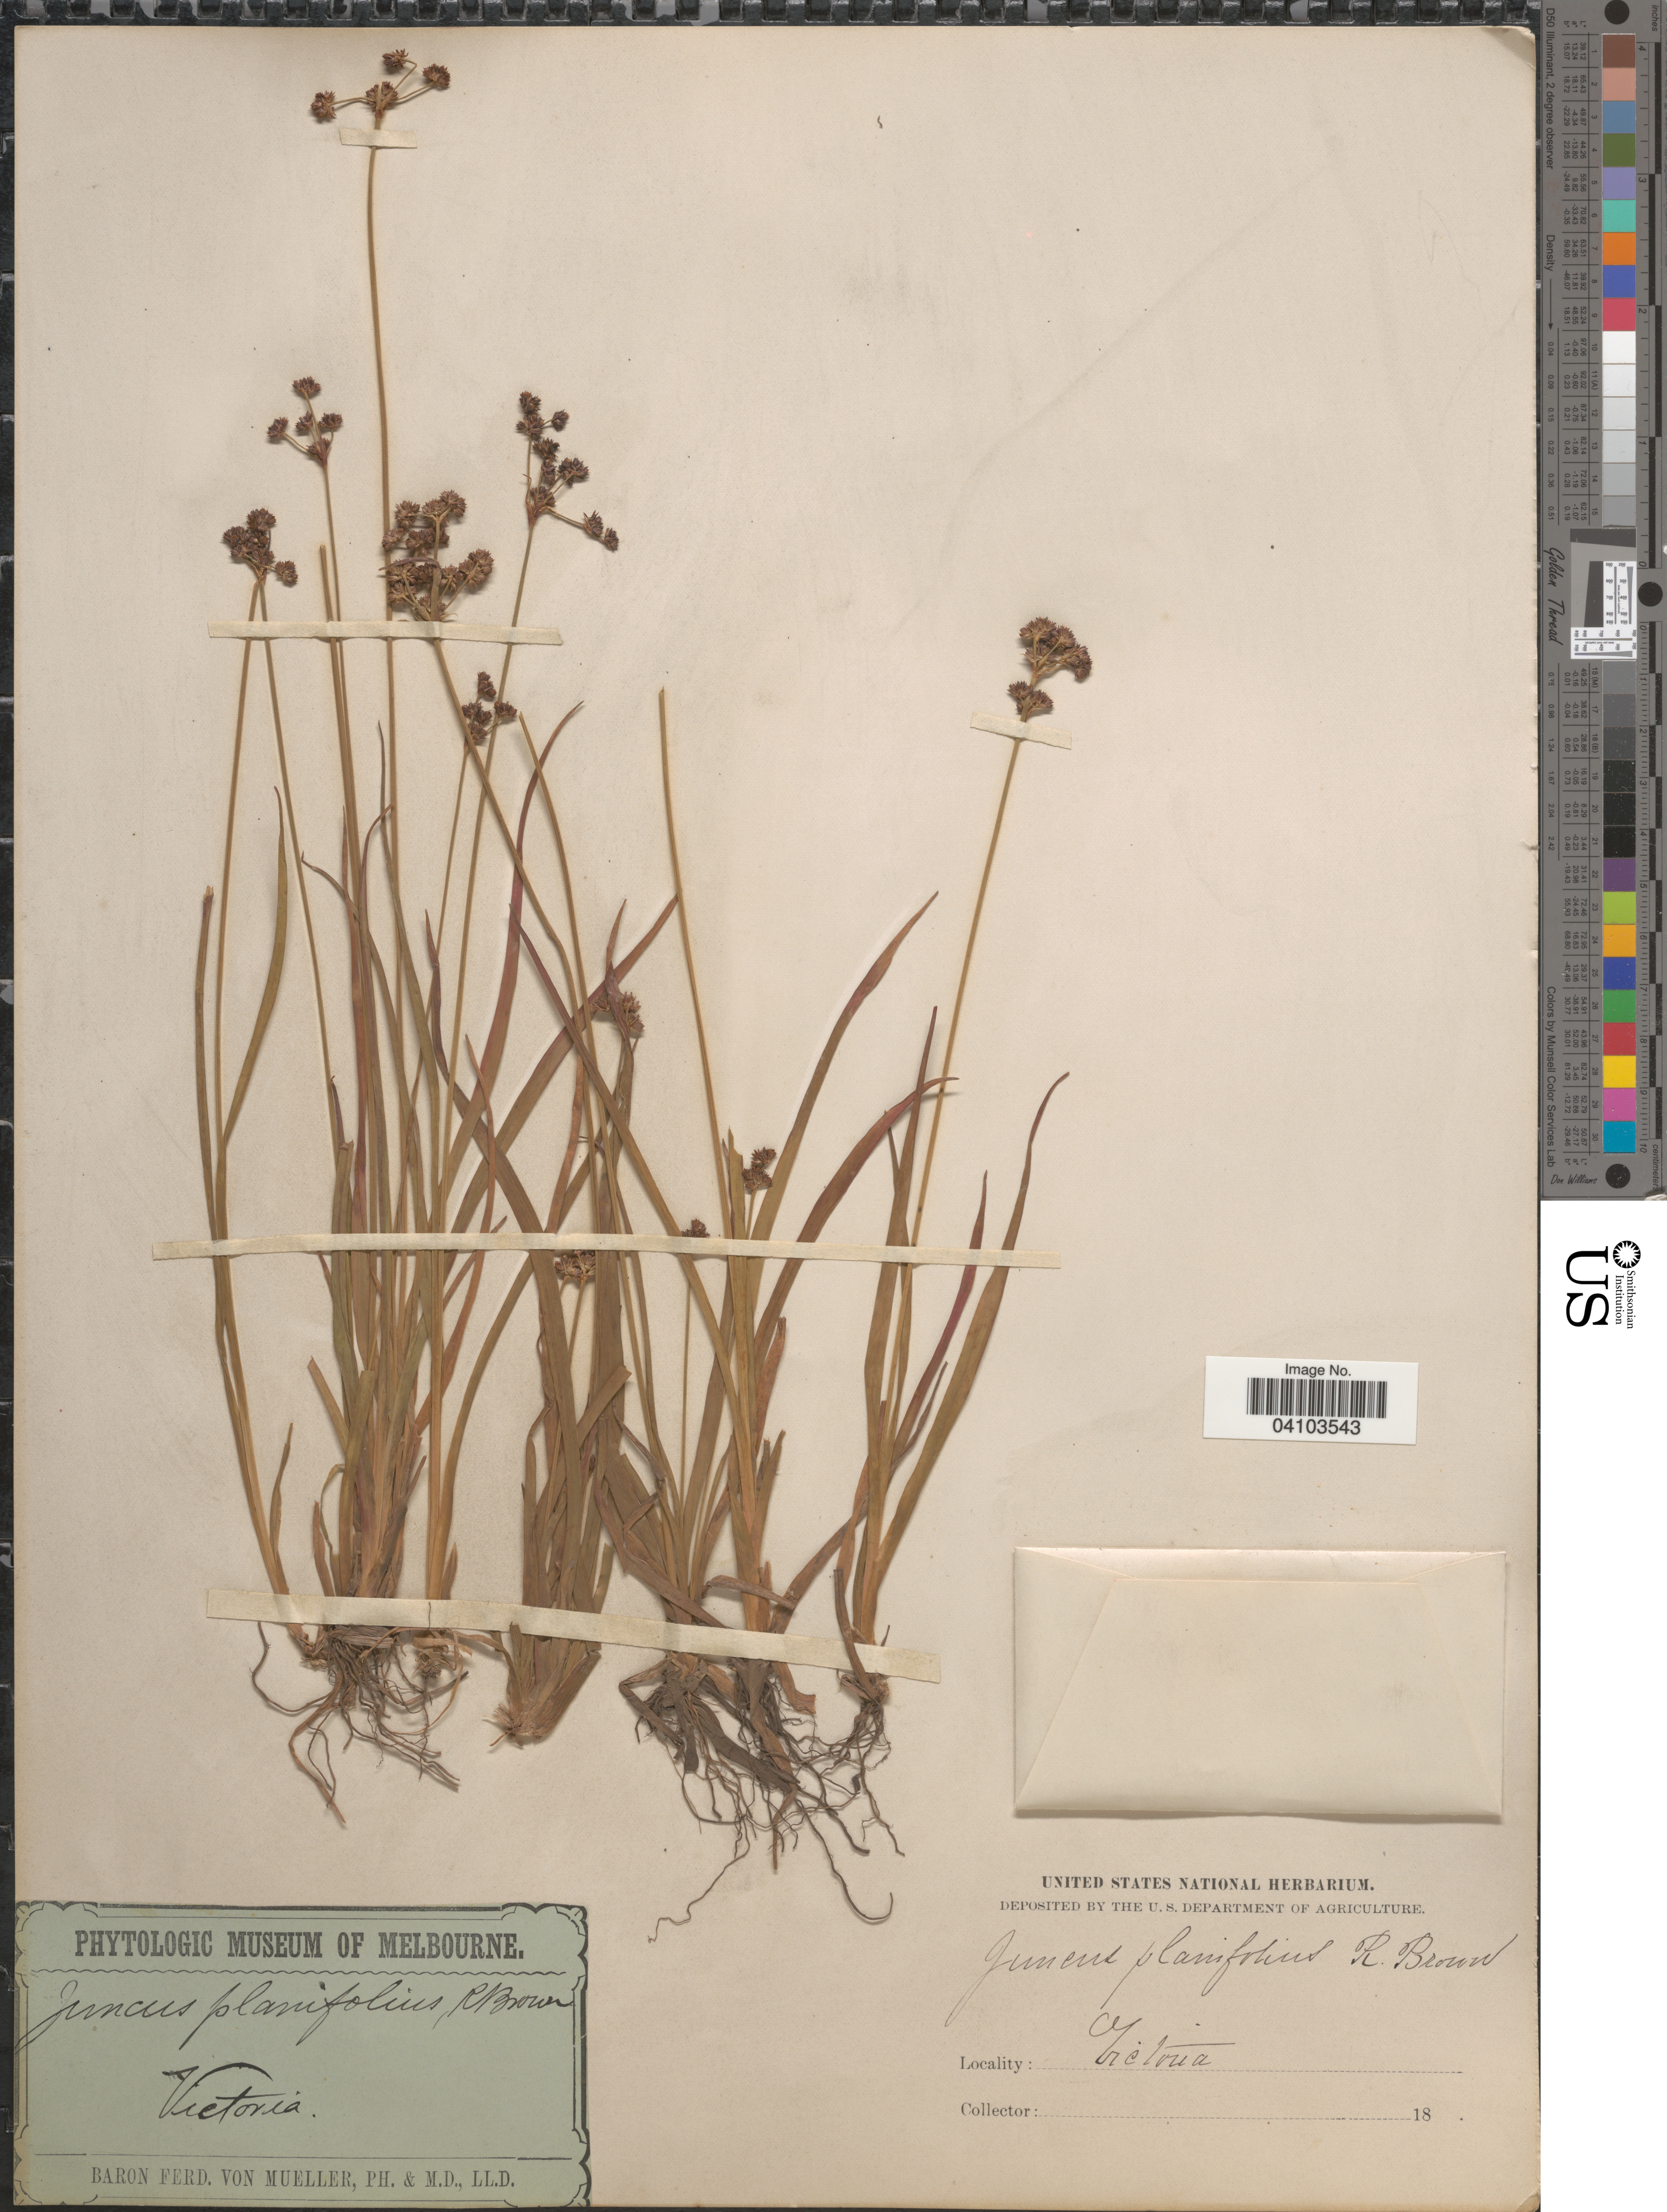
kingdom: Plantae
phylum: Tracheophyta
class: Liliopsida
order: Poales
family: Juncaceae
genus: Juncus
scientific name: Juncus planifolius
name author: R. Br.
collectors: F. von Mueller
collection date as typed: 18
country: Australia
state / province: Victoria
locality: Victoria.